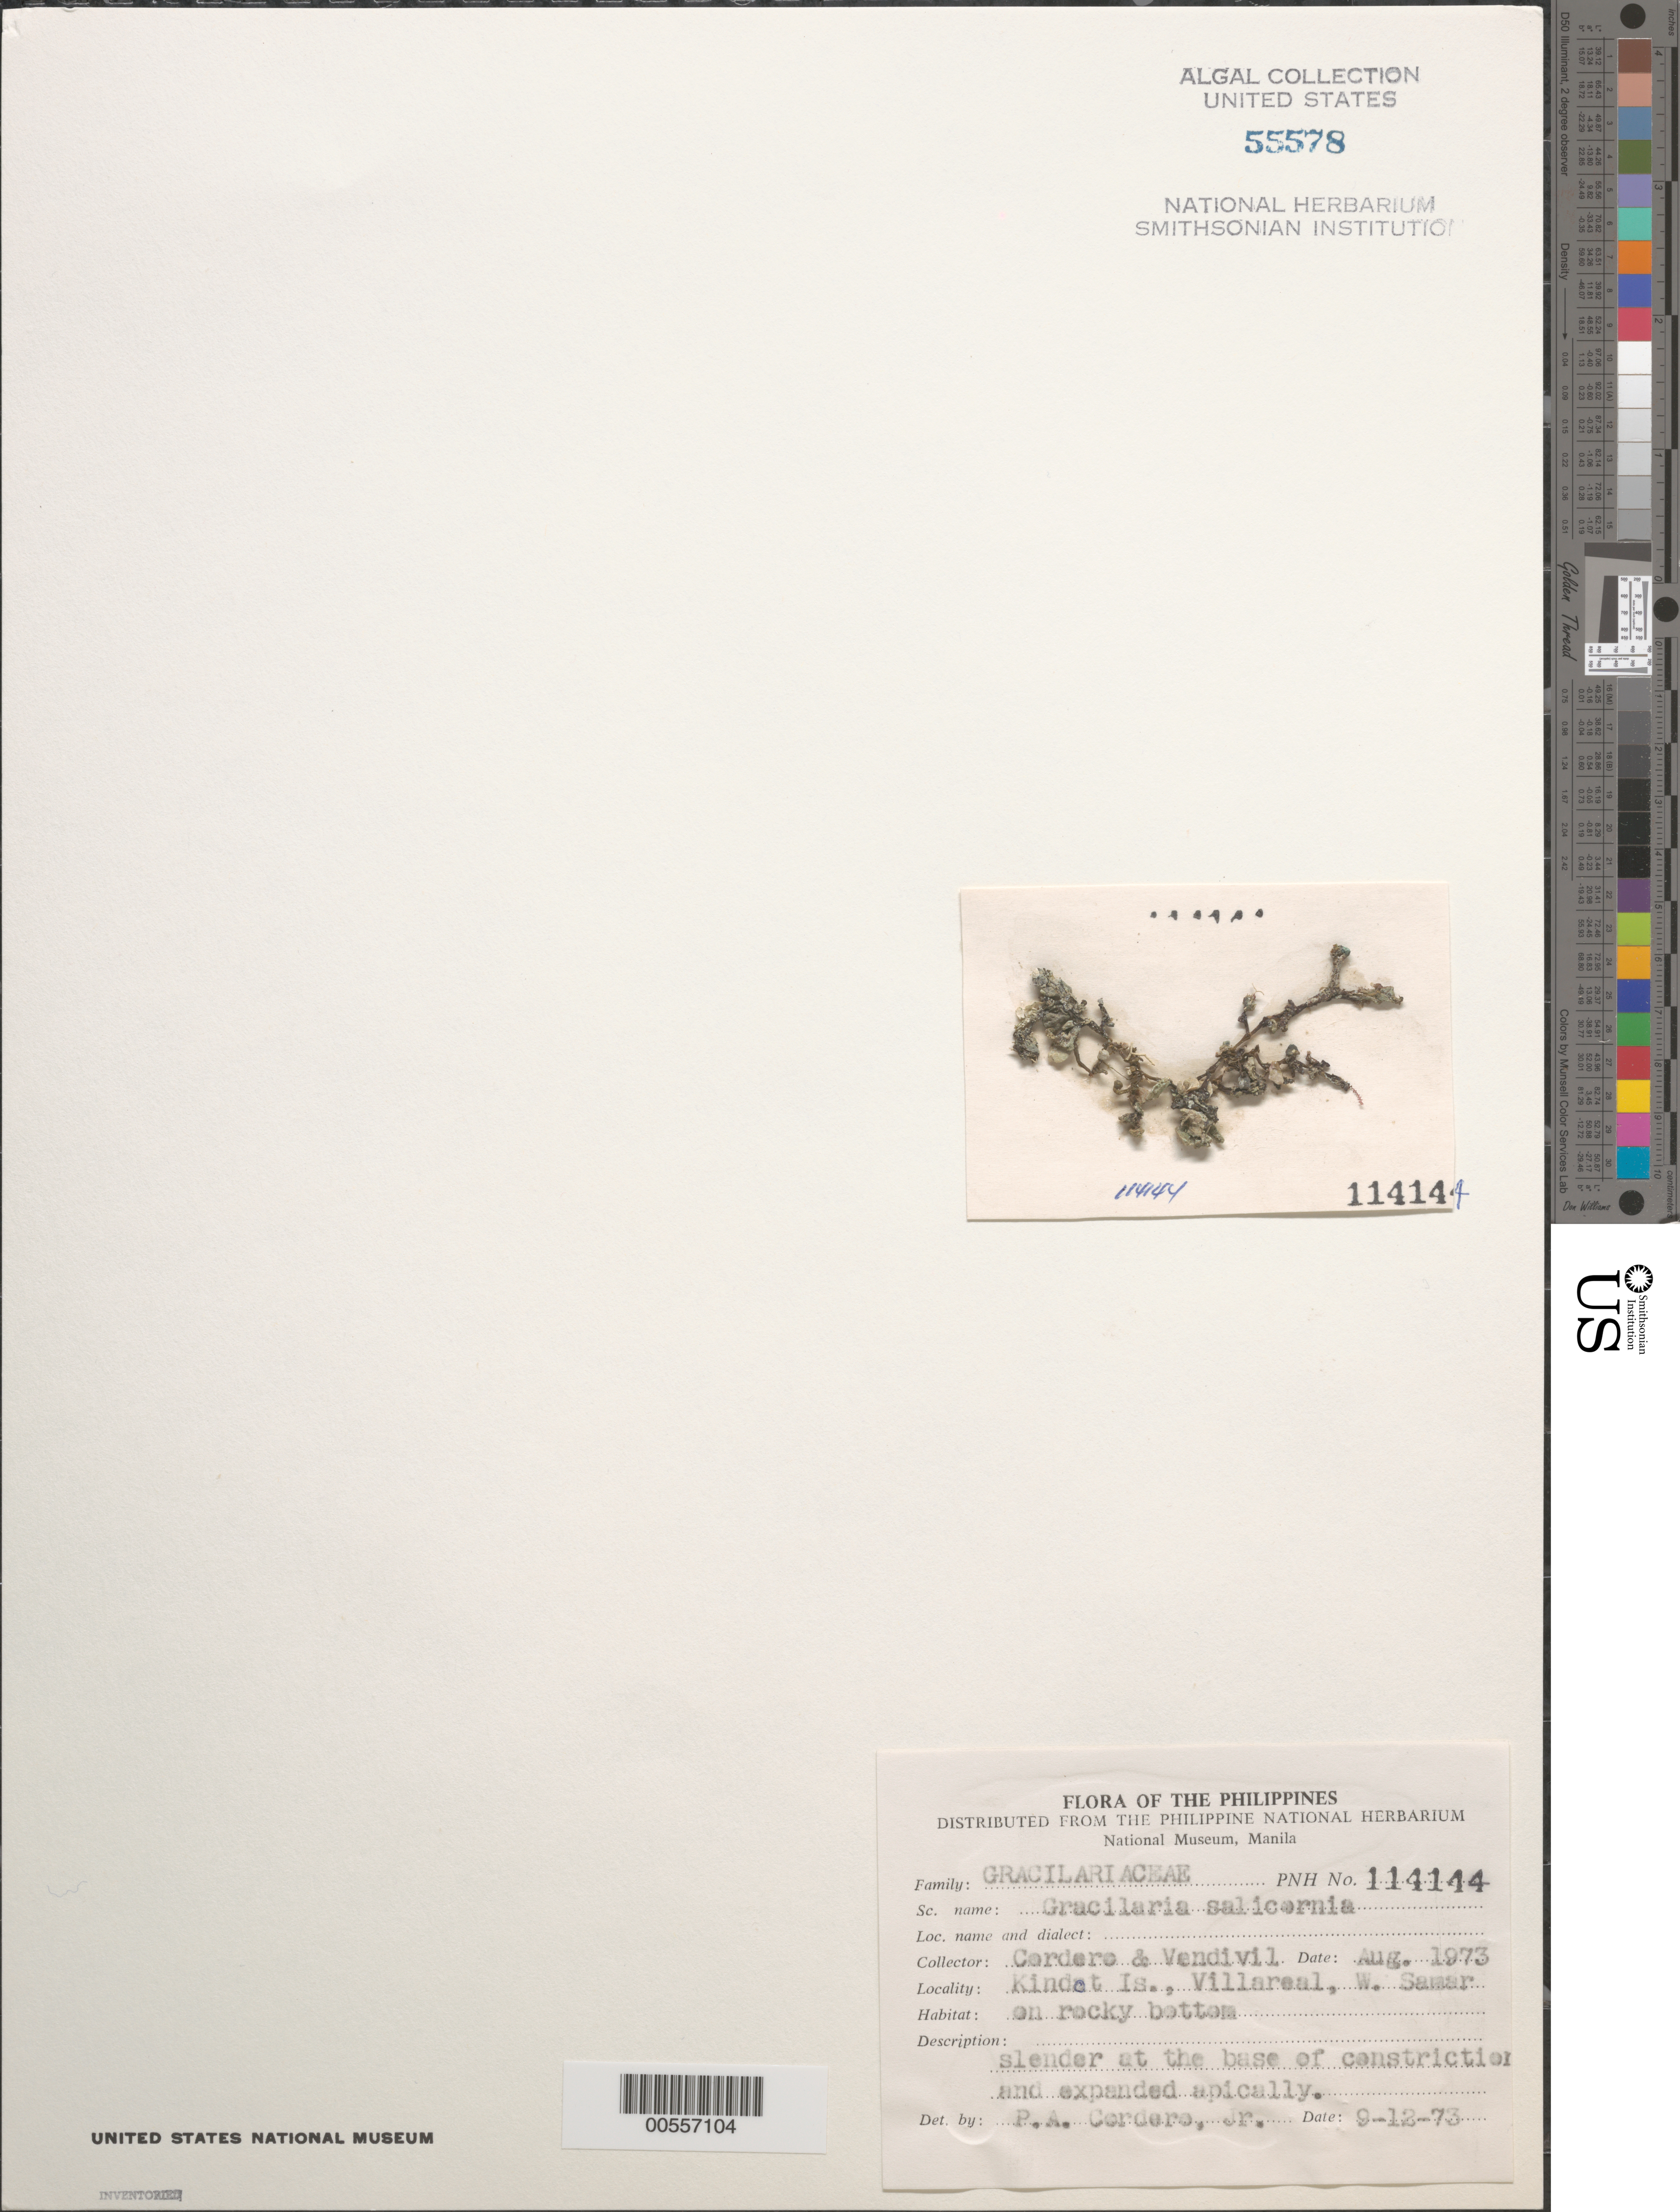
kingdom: Plantae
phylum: Rhodophyta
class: Florideophyceae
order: Gracilariales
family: Gracilariaceae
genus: Gracilaria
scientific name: Gracilaria salicornia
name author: (C. Agardh) E.Y. Dawson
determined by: Cordero, P. A., Jr.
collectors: P. A. Cordero & W. Vendivil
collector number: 114144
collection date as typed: Aug 1973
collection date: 1973-08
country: Philippines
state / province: Eastern Visayas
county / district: Western Samar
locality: Kindot island, villareal, west samar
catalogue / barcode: US 55578